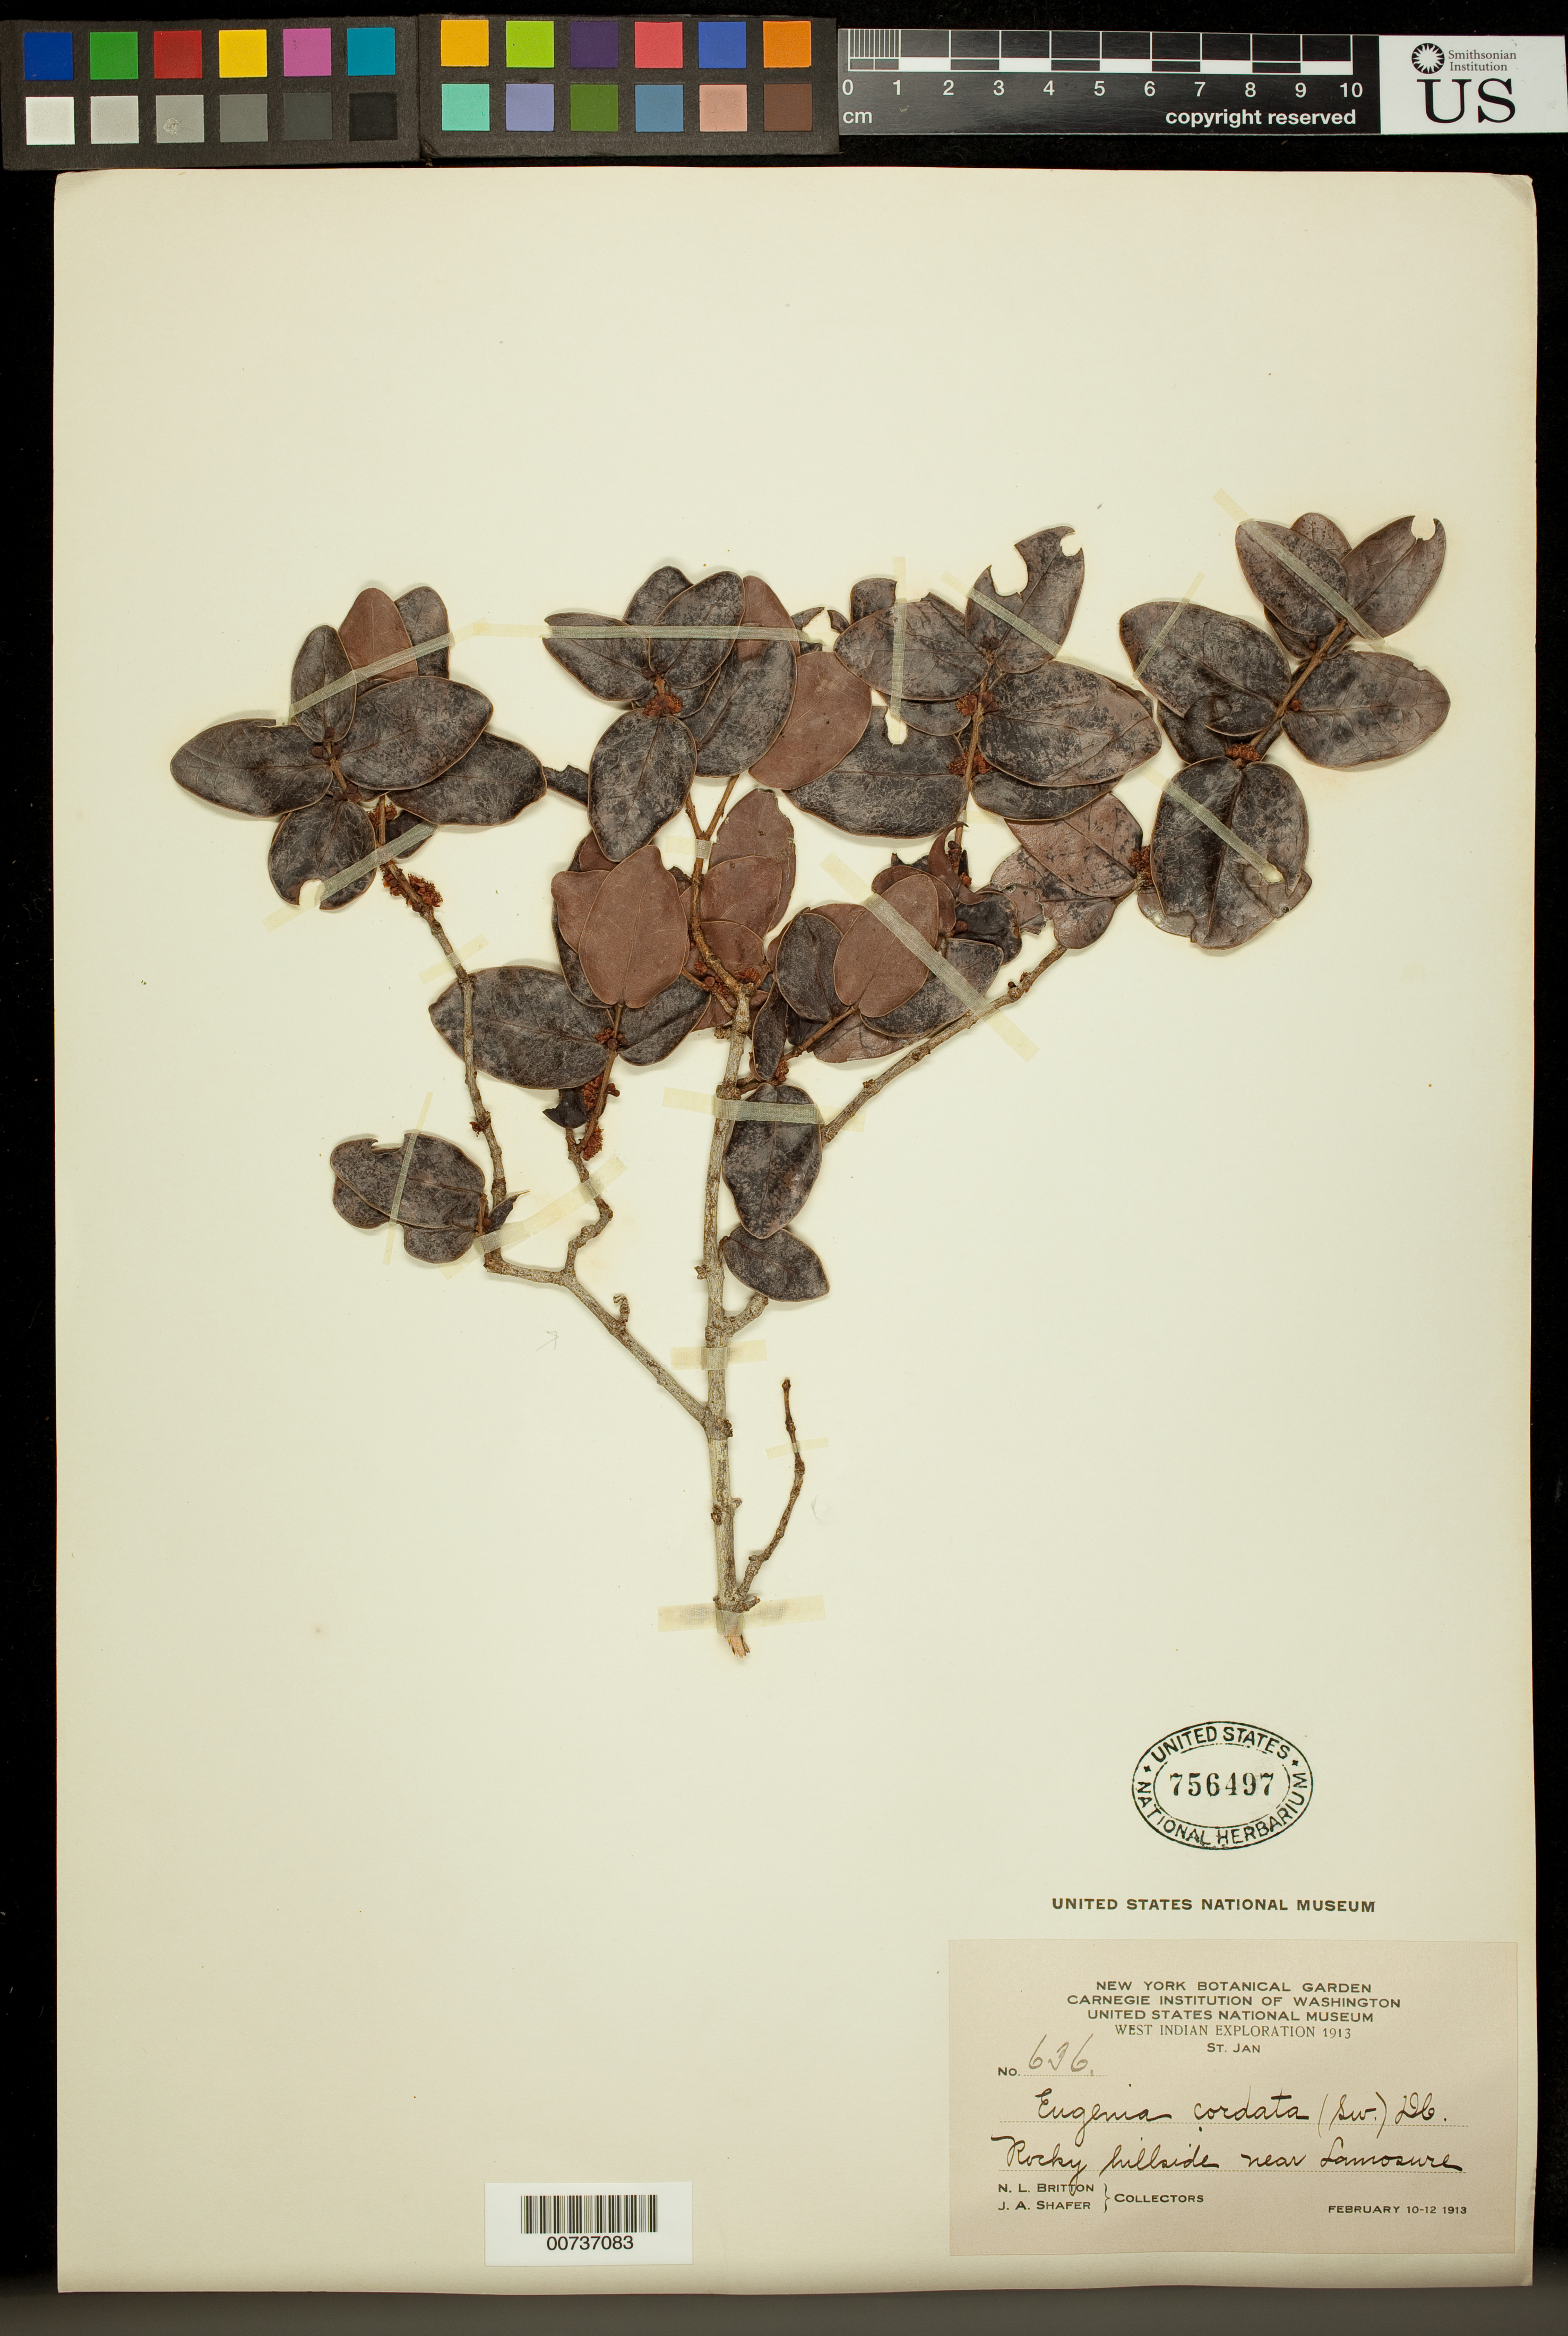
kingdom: Plantae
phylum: Tracheophyta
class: Magnoliopsida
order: Myrtales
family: Myrtaceae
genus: Eugenia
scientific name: Eugenia cordata var. cordata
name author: (Sw.) DC.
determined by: Flickinger, Jonathan A.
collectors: N. Britton & J. A. Shafer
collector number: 636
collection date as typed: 10 Feb 1913 to 12 Feb 1913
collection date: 1913-02-10/1913-02-12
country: U.S. Virgin Islands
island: St. John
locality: near Lamosure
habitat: Rocky hillside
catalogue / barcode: US 756497